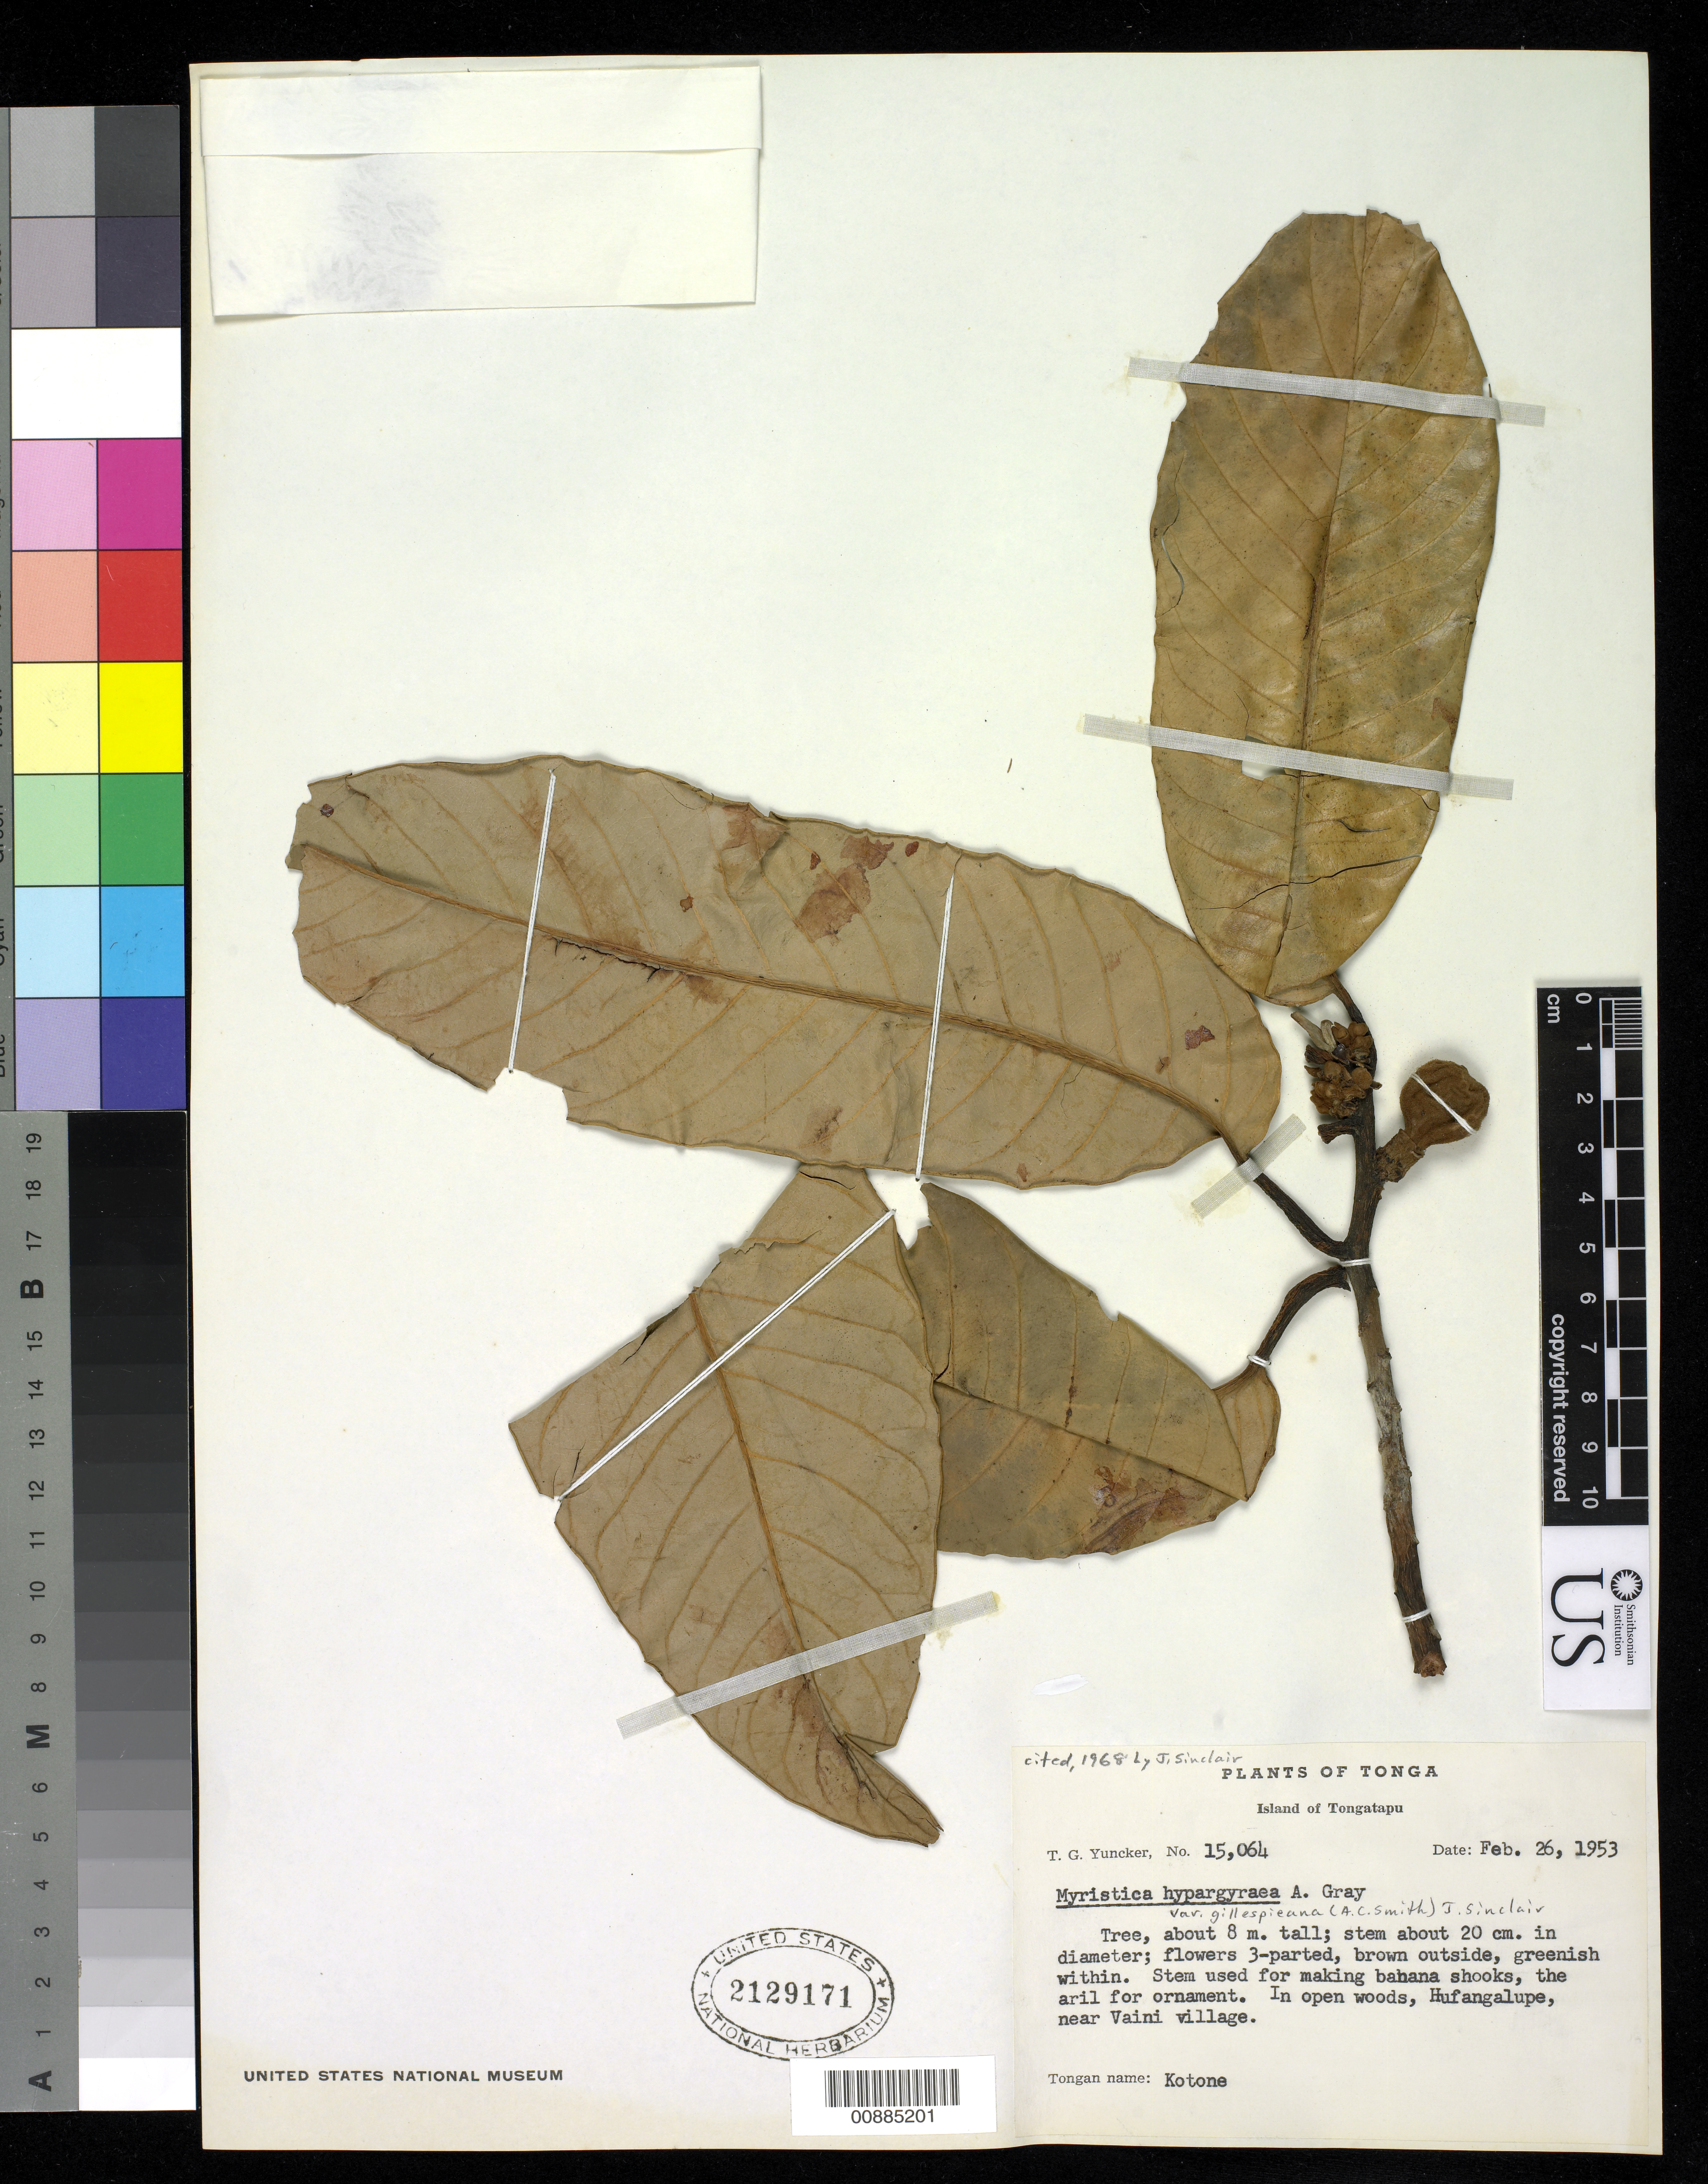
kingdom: Plantae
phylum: Tracheophyta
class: Magnoliopsida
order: Magnoliales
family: Myristicaceae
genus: Myristica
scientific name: Myristica gillespieana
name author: A.C. Sm.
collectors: T. G. Yuncker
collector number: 15064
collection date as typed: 26 Feb 1953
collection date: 1953-02-26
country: Tonga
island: Tongatapu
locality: Near Vaini village, Hufangalupe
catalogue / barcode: US 2129171